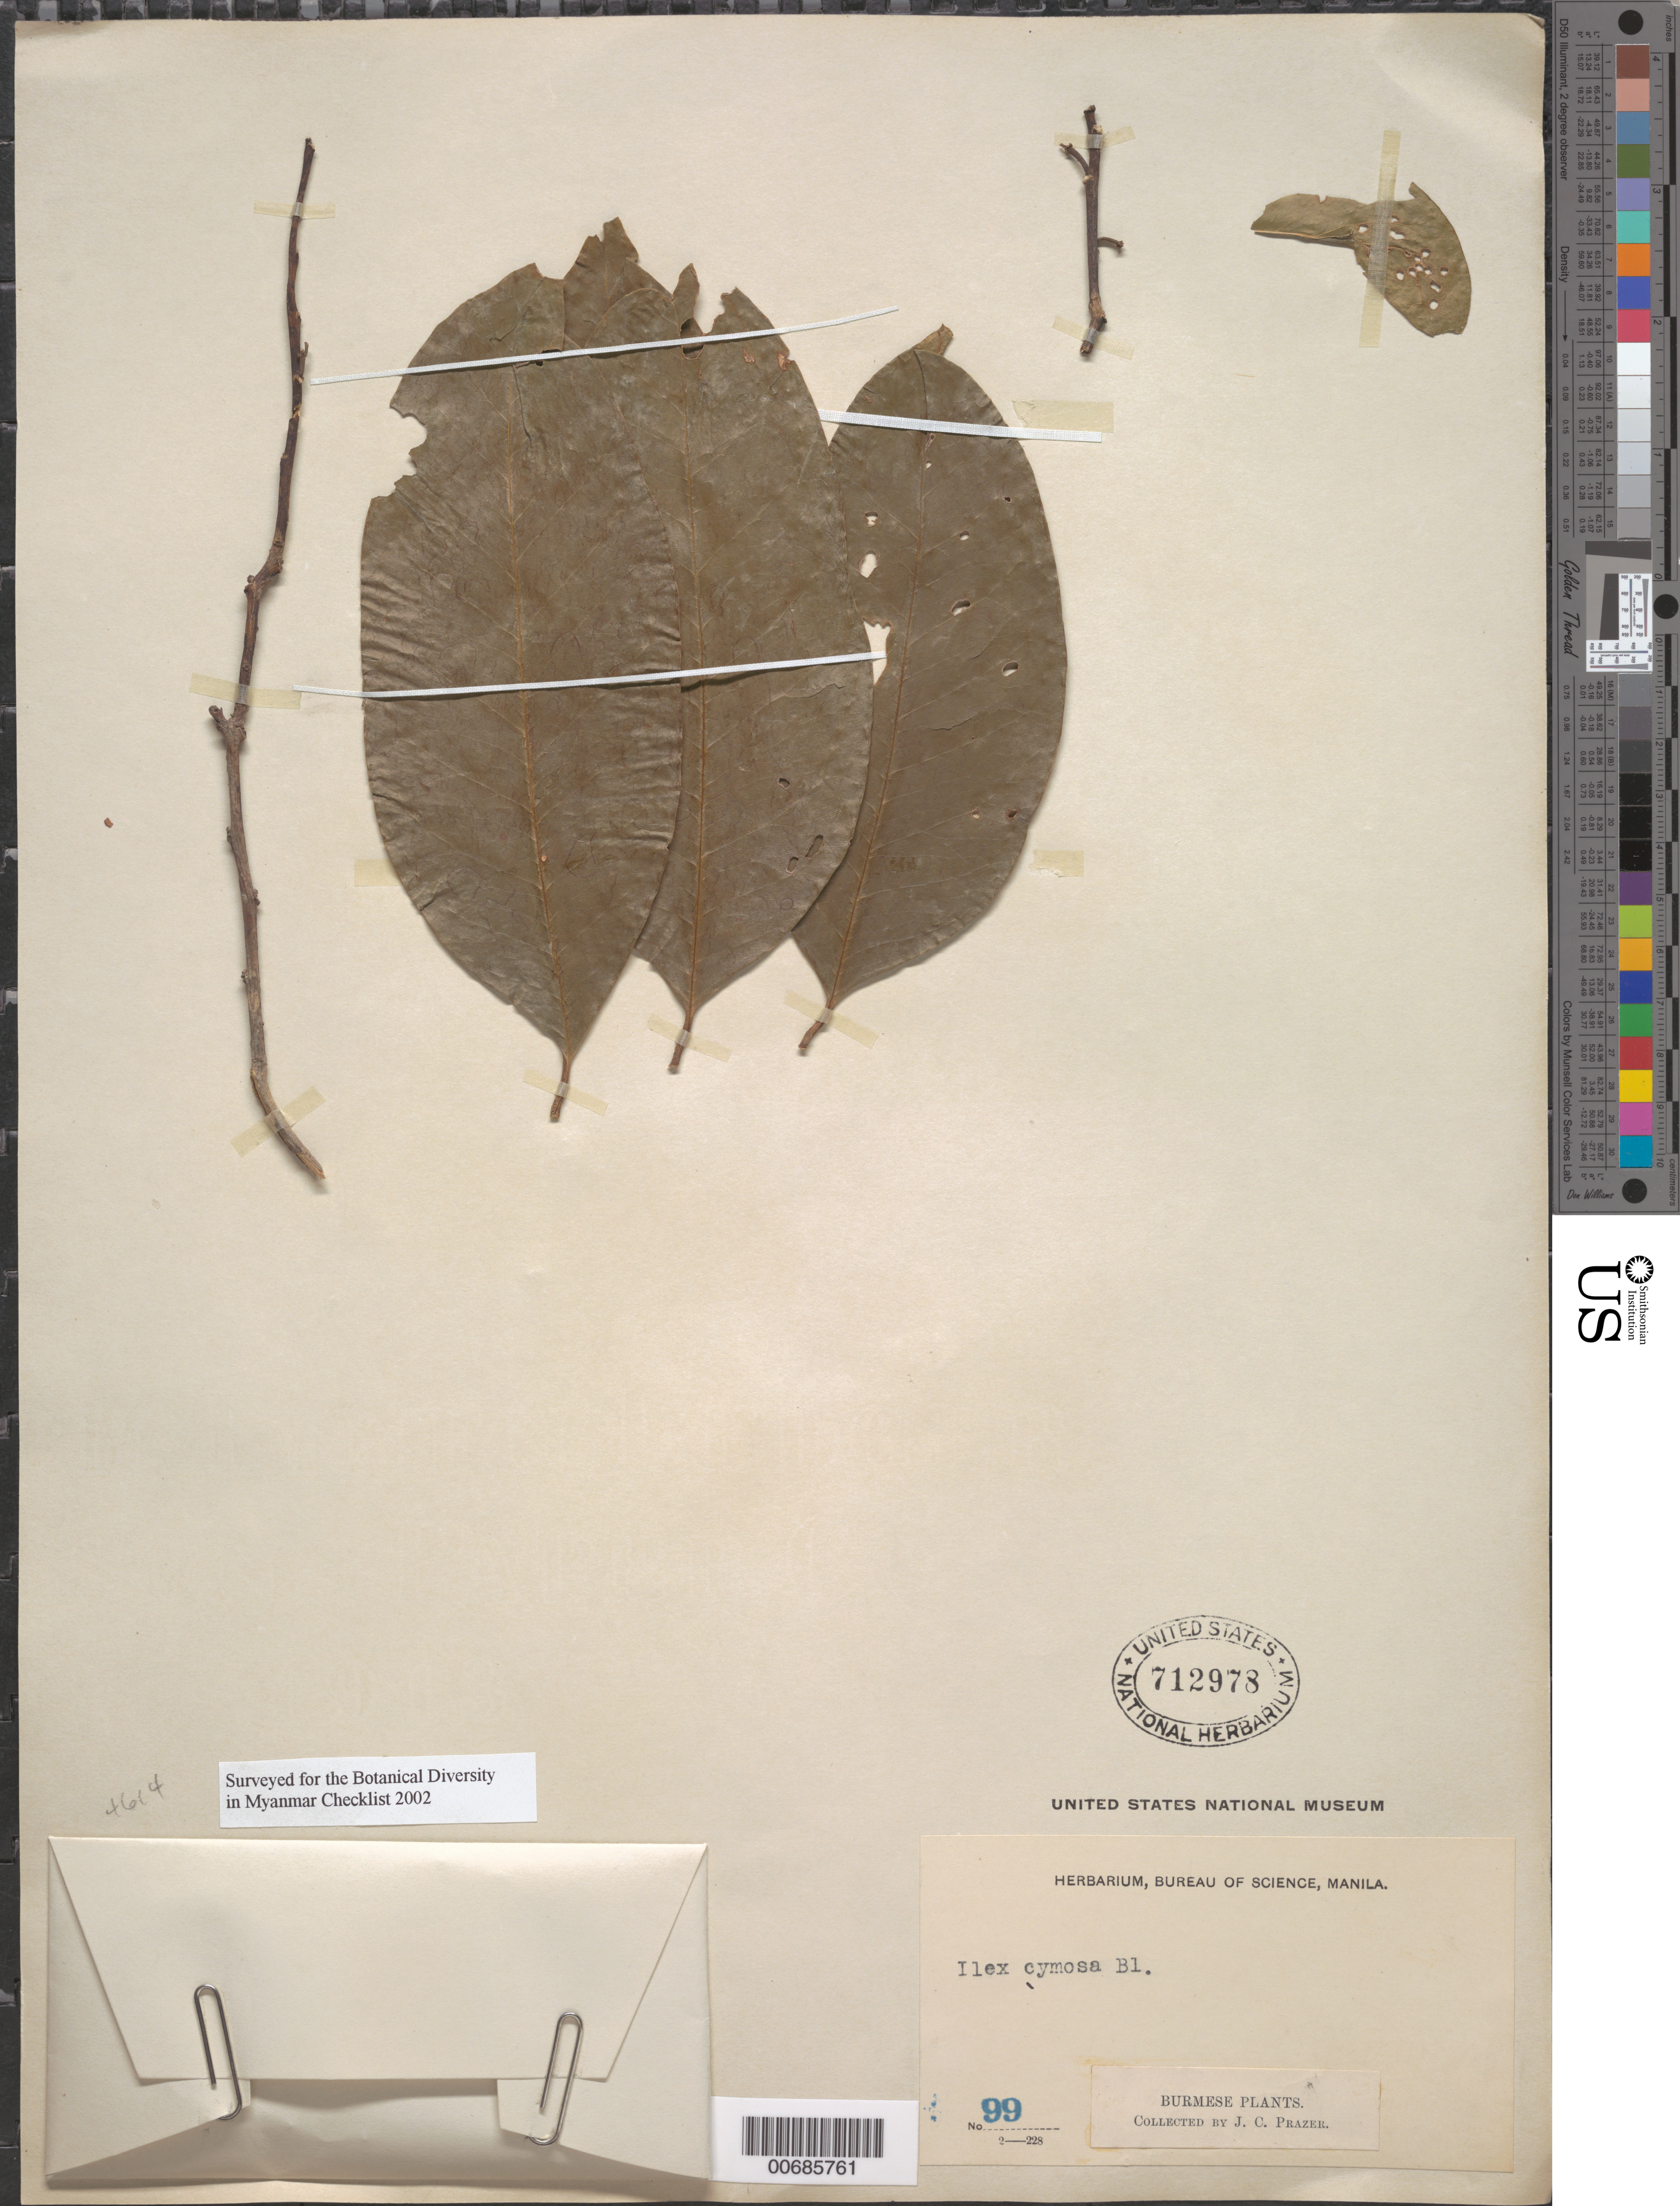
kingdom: Plantae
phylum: Tracheophyta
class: Magnoliopsida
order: Aquifoliales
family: Aquifoliaceae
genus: Ilex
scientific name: Ilex cymosa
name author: Blume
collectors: J. Prazer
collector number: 99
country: Myanmar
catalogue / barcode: US 712978